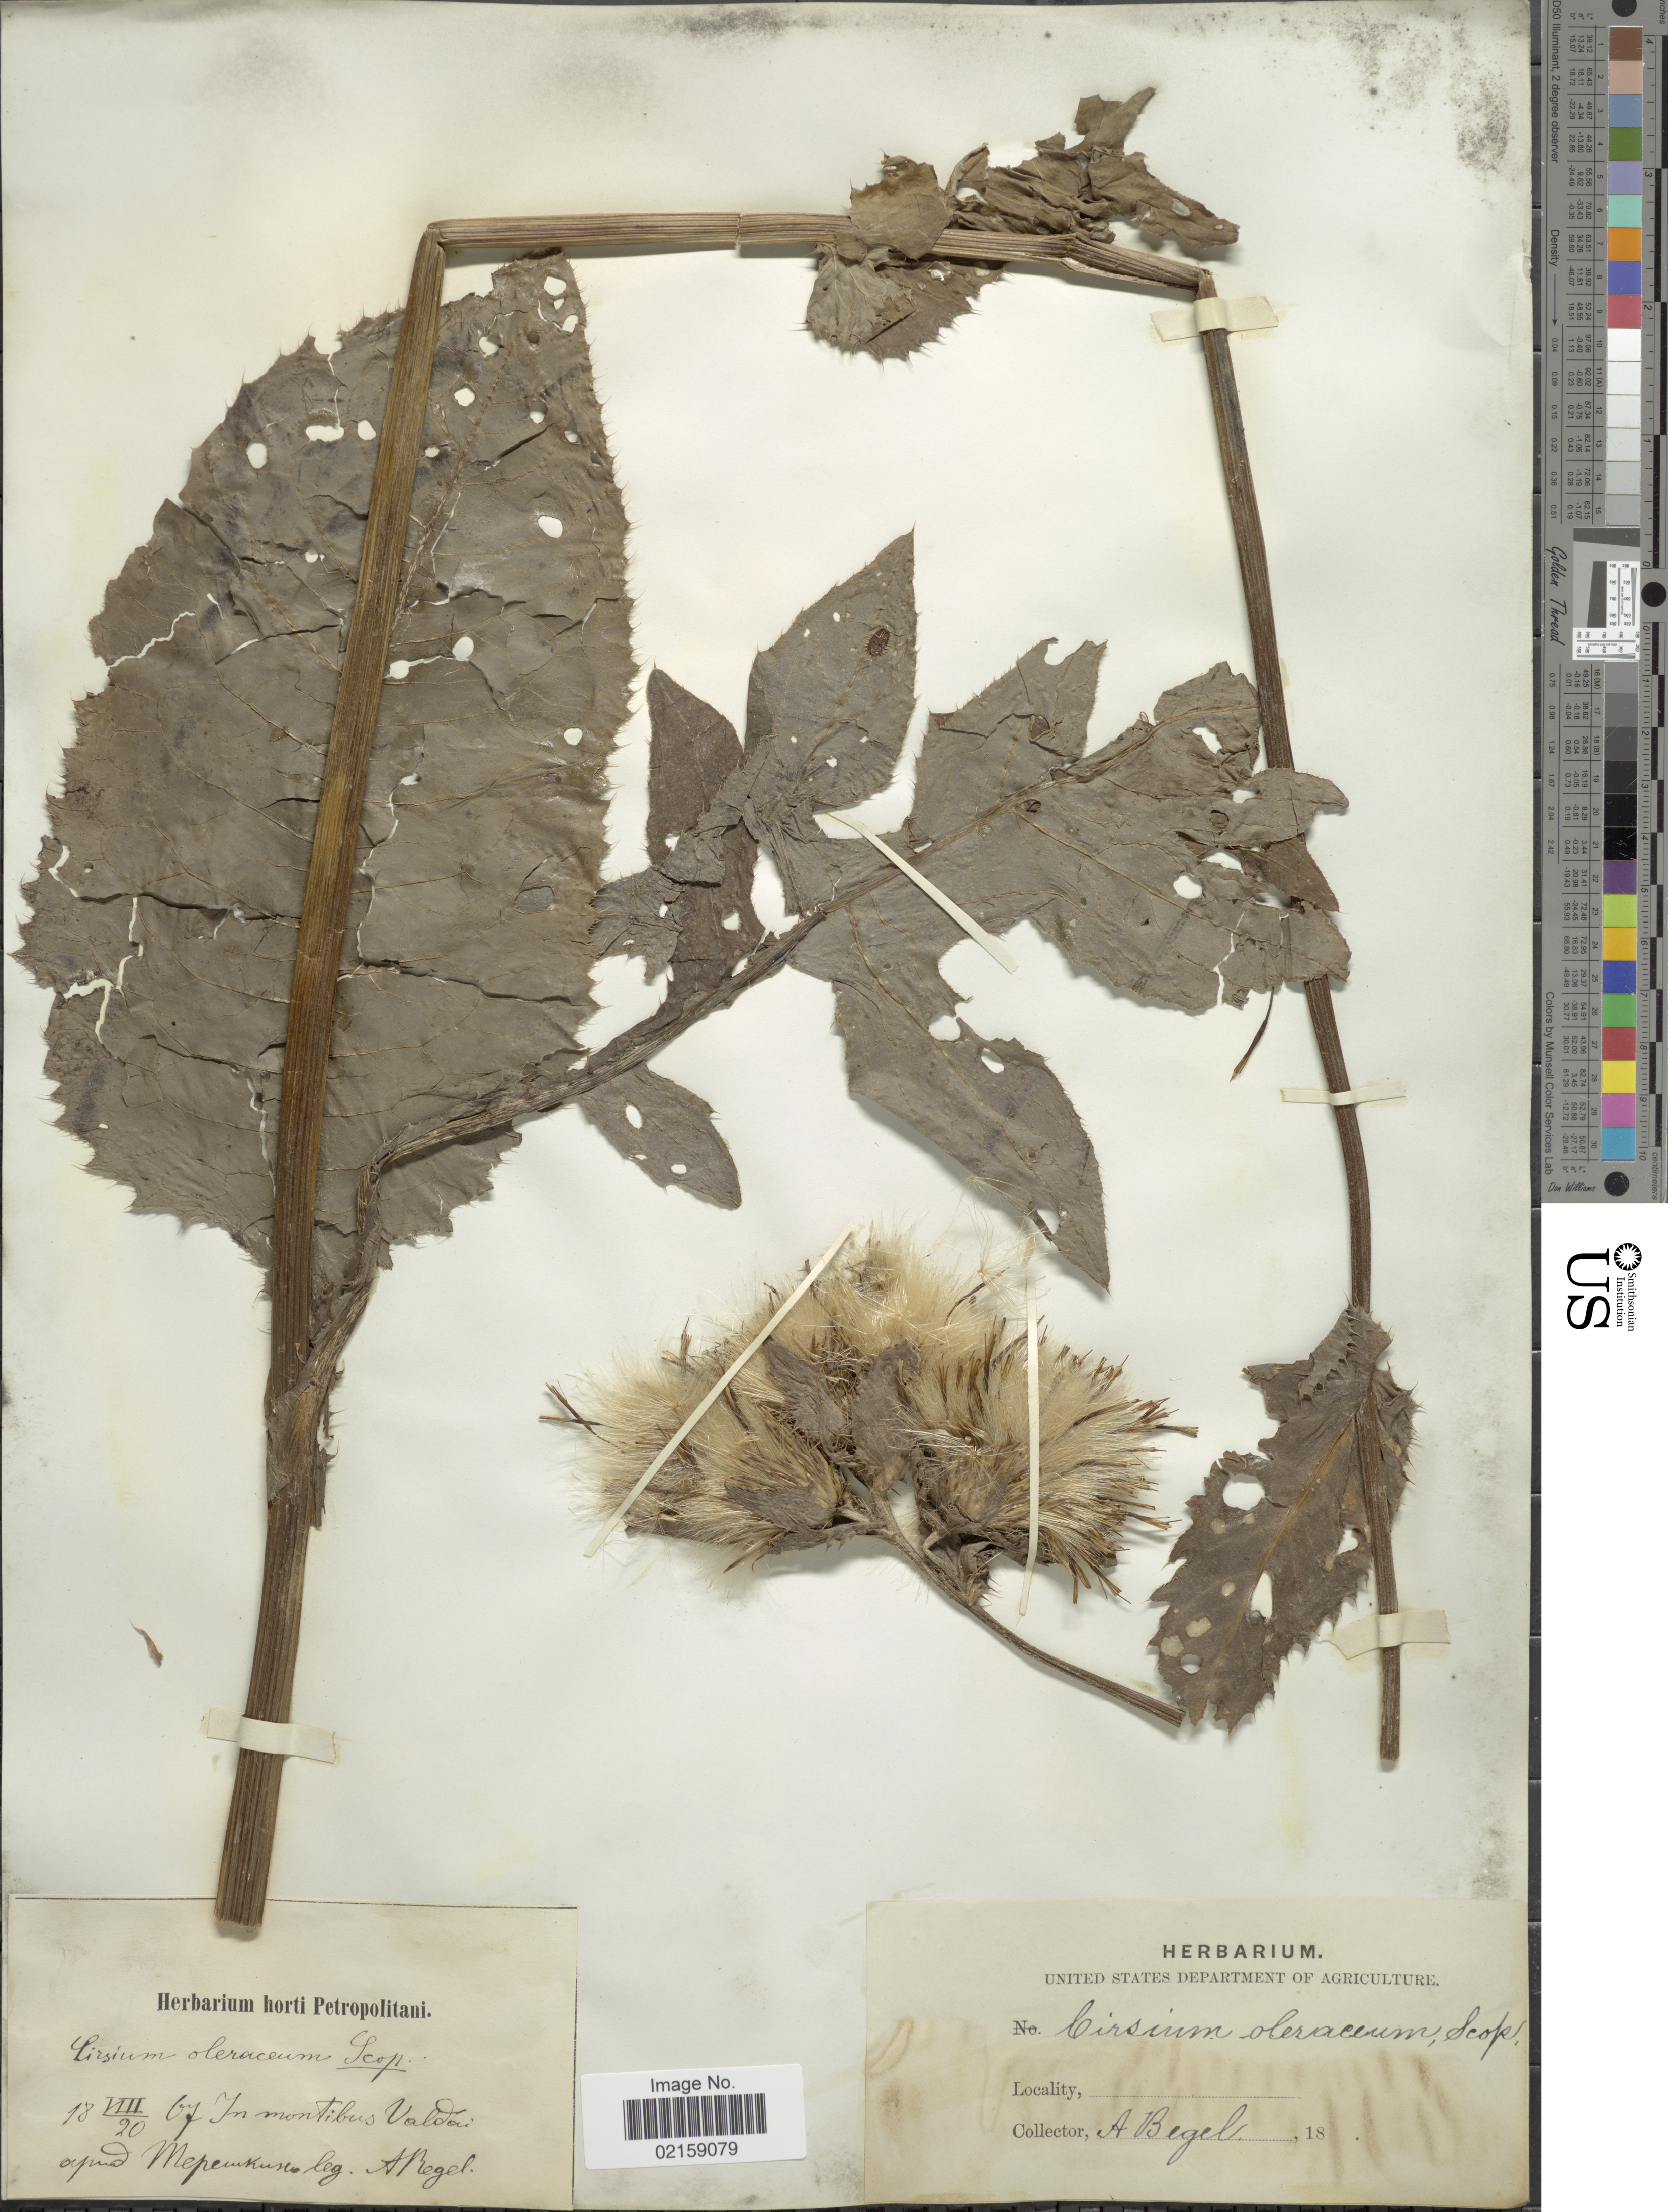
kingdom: Plantae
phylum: Tracheophyta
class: Magnoliopsida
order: Asterales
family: Asteraceae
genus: Cirsium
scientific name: Cirsium oleraceum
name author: (L.) Scop.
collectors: A. Regel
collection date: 1867-08-20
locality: Valda, apund MepemKusco. [interpreted]